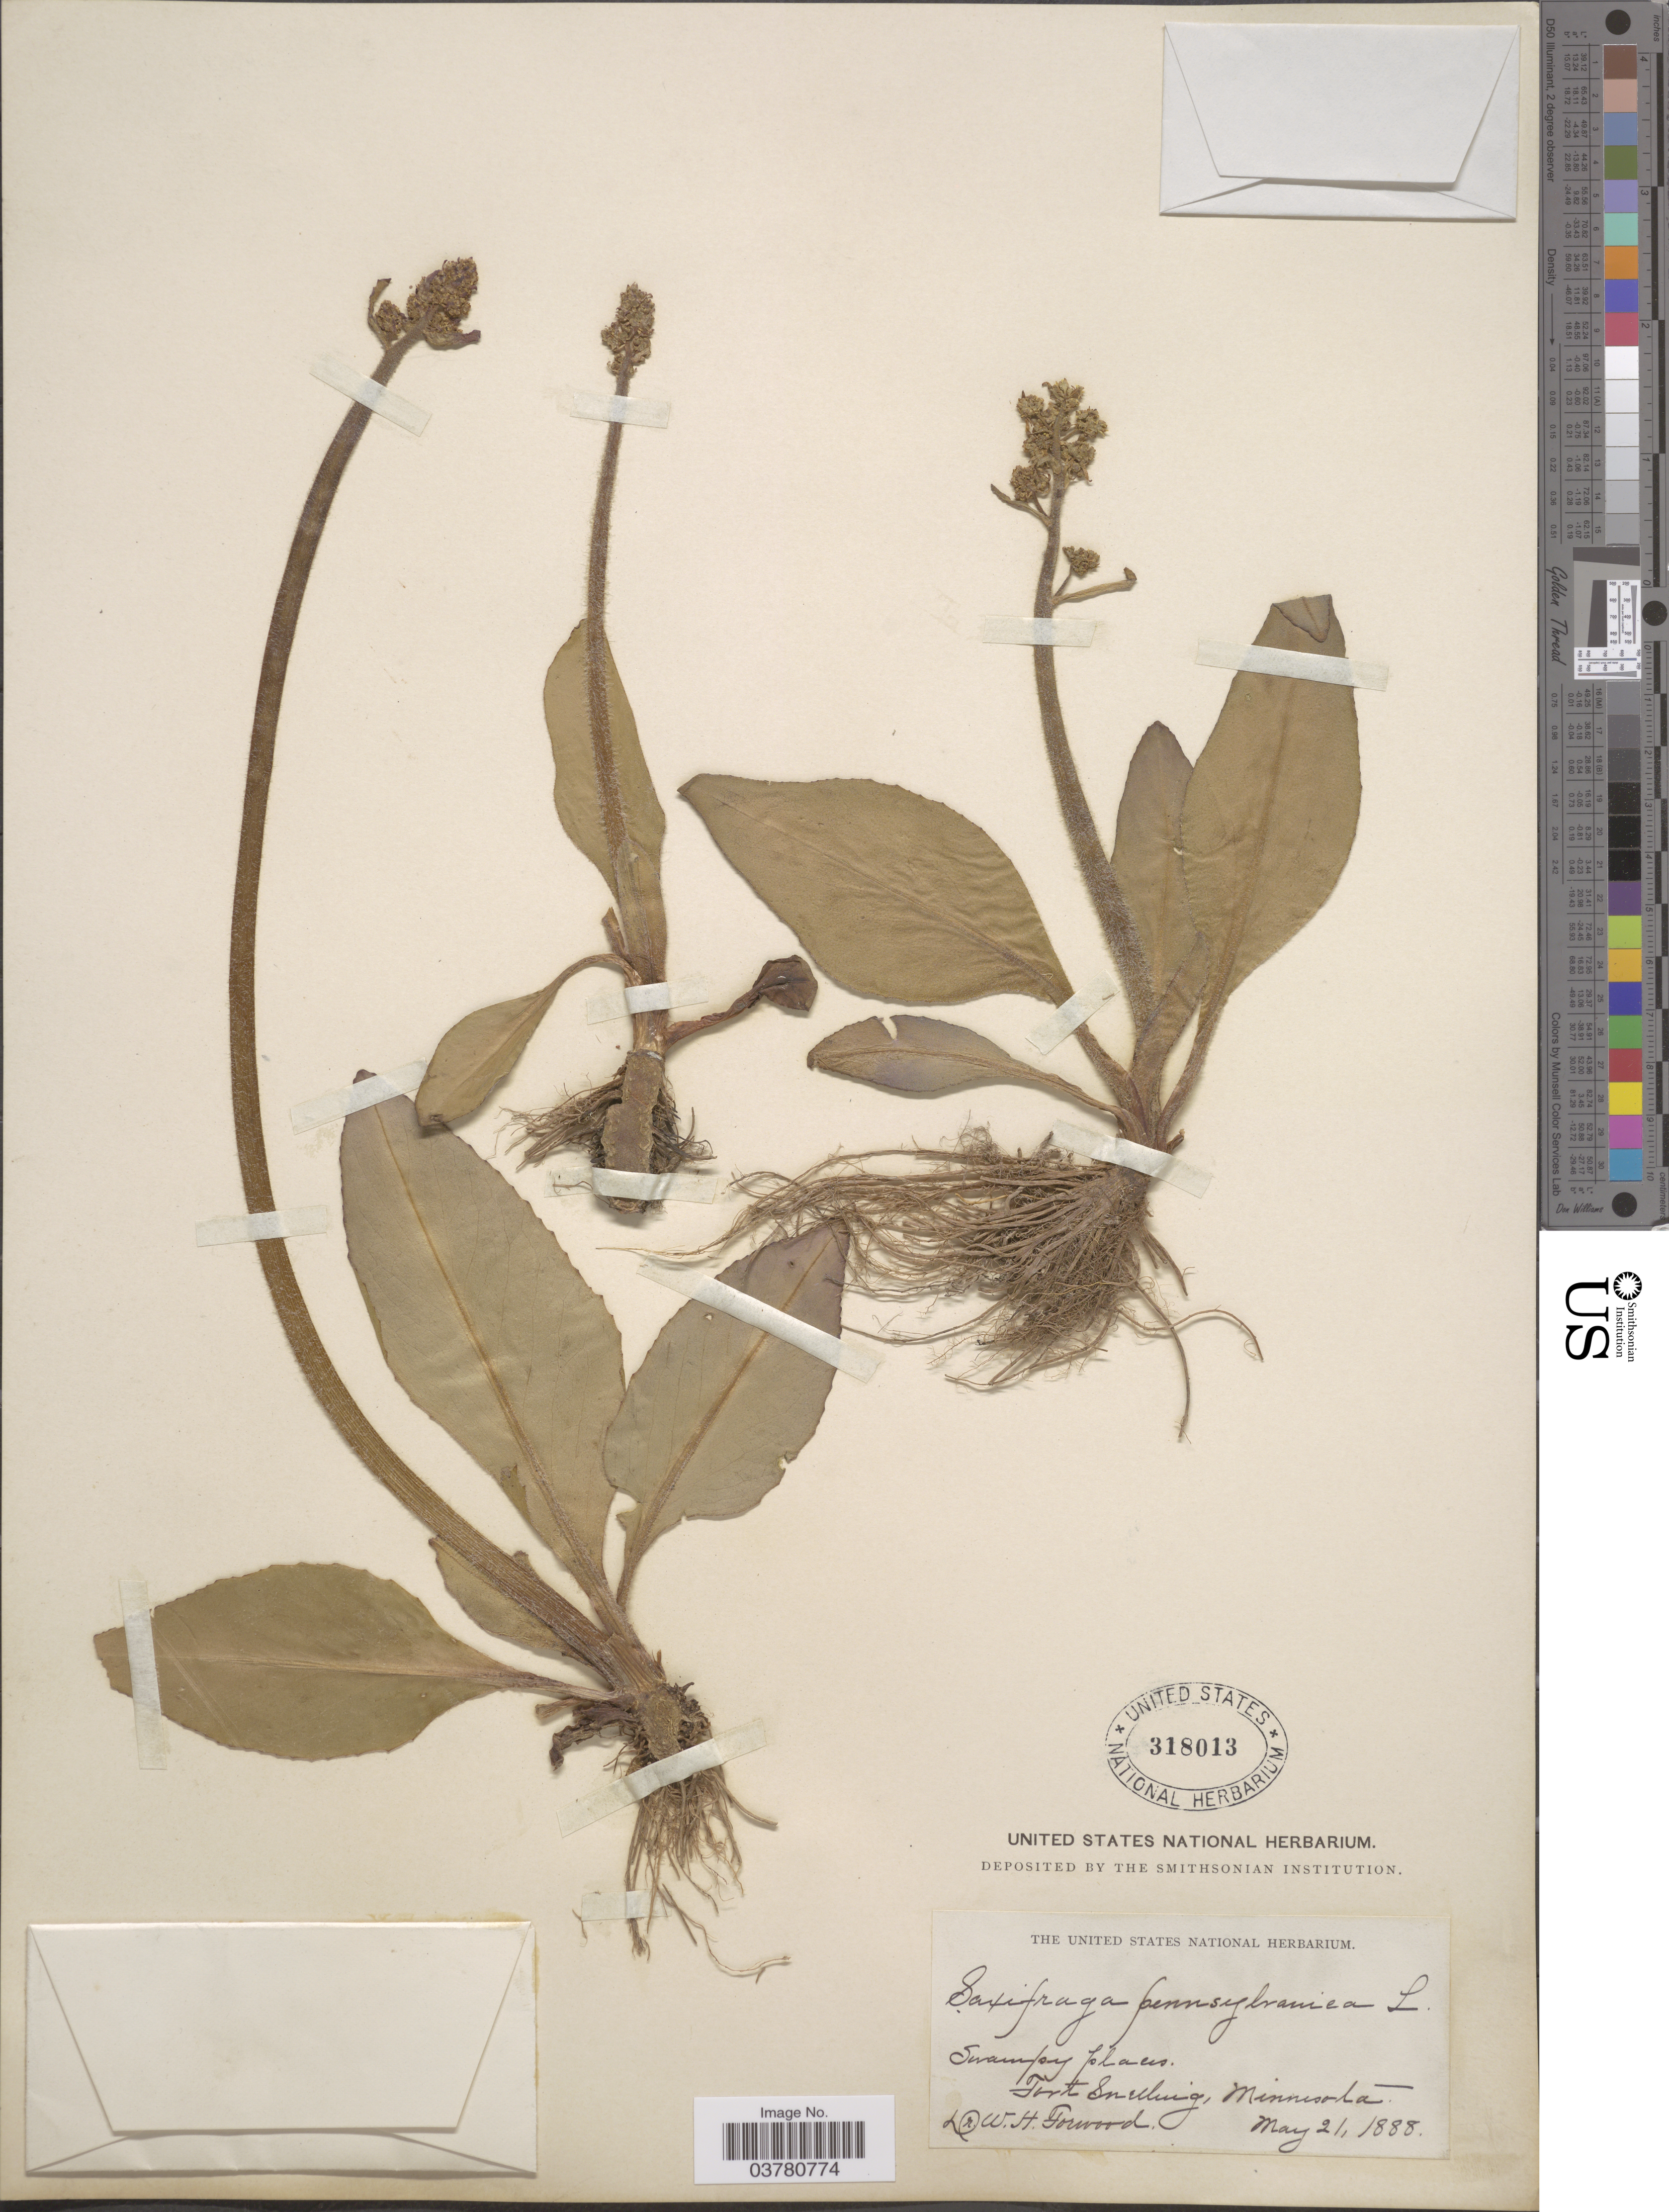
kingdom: Plantae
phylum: Tracheophyta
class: Magnoliopsida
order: Saxifragales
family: Saxifragaceae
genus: Micranthes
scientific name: Micranthes pensylvanica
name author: (L.) Haw.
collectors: W. Forwood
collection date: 1888-05-21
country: United States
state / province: Minnesota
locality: Fort Snelling.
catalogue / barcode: US 318013